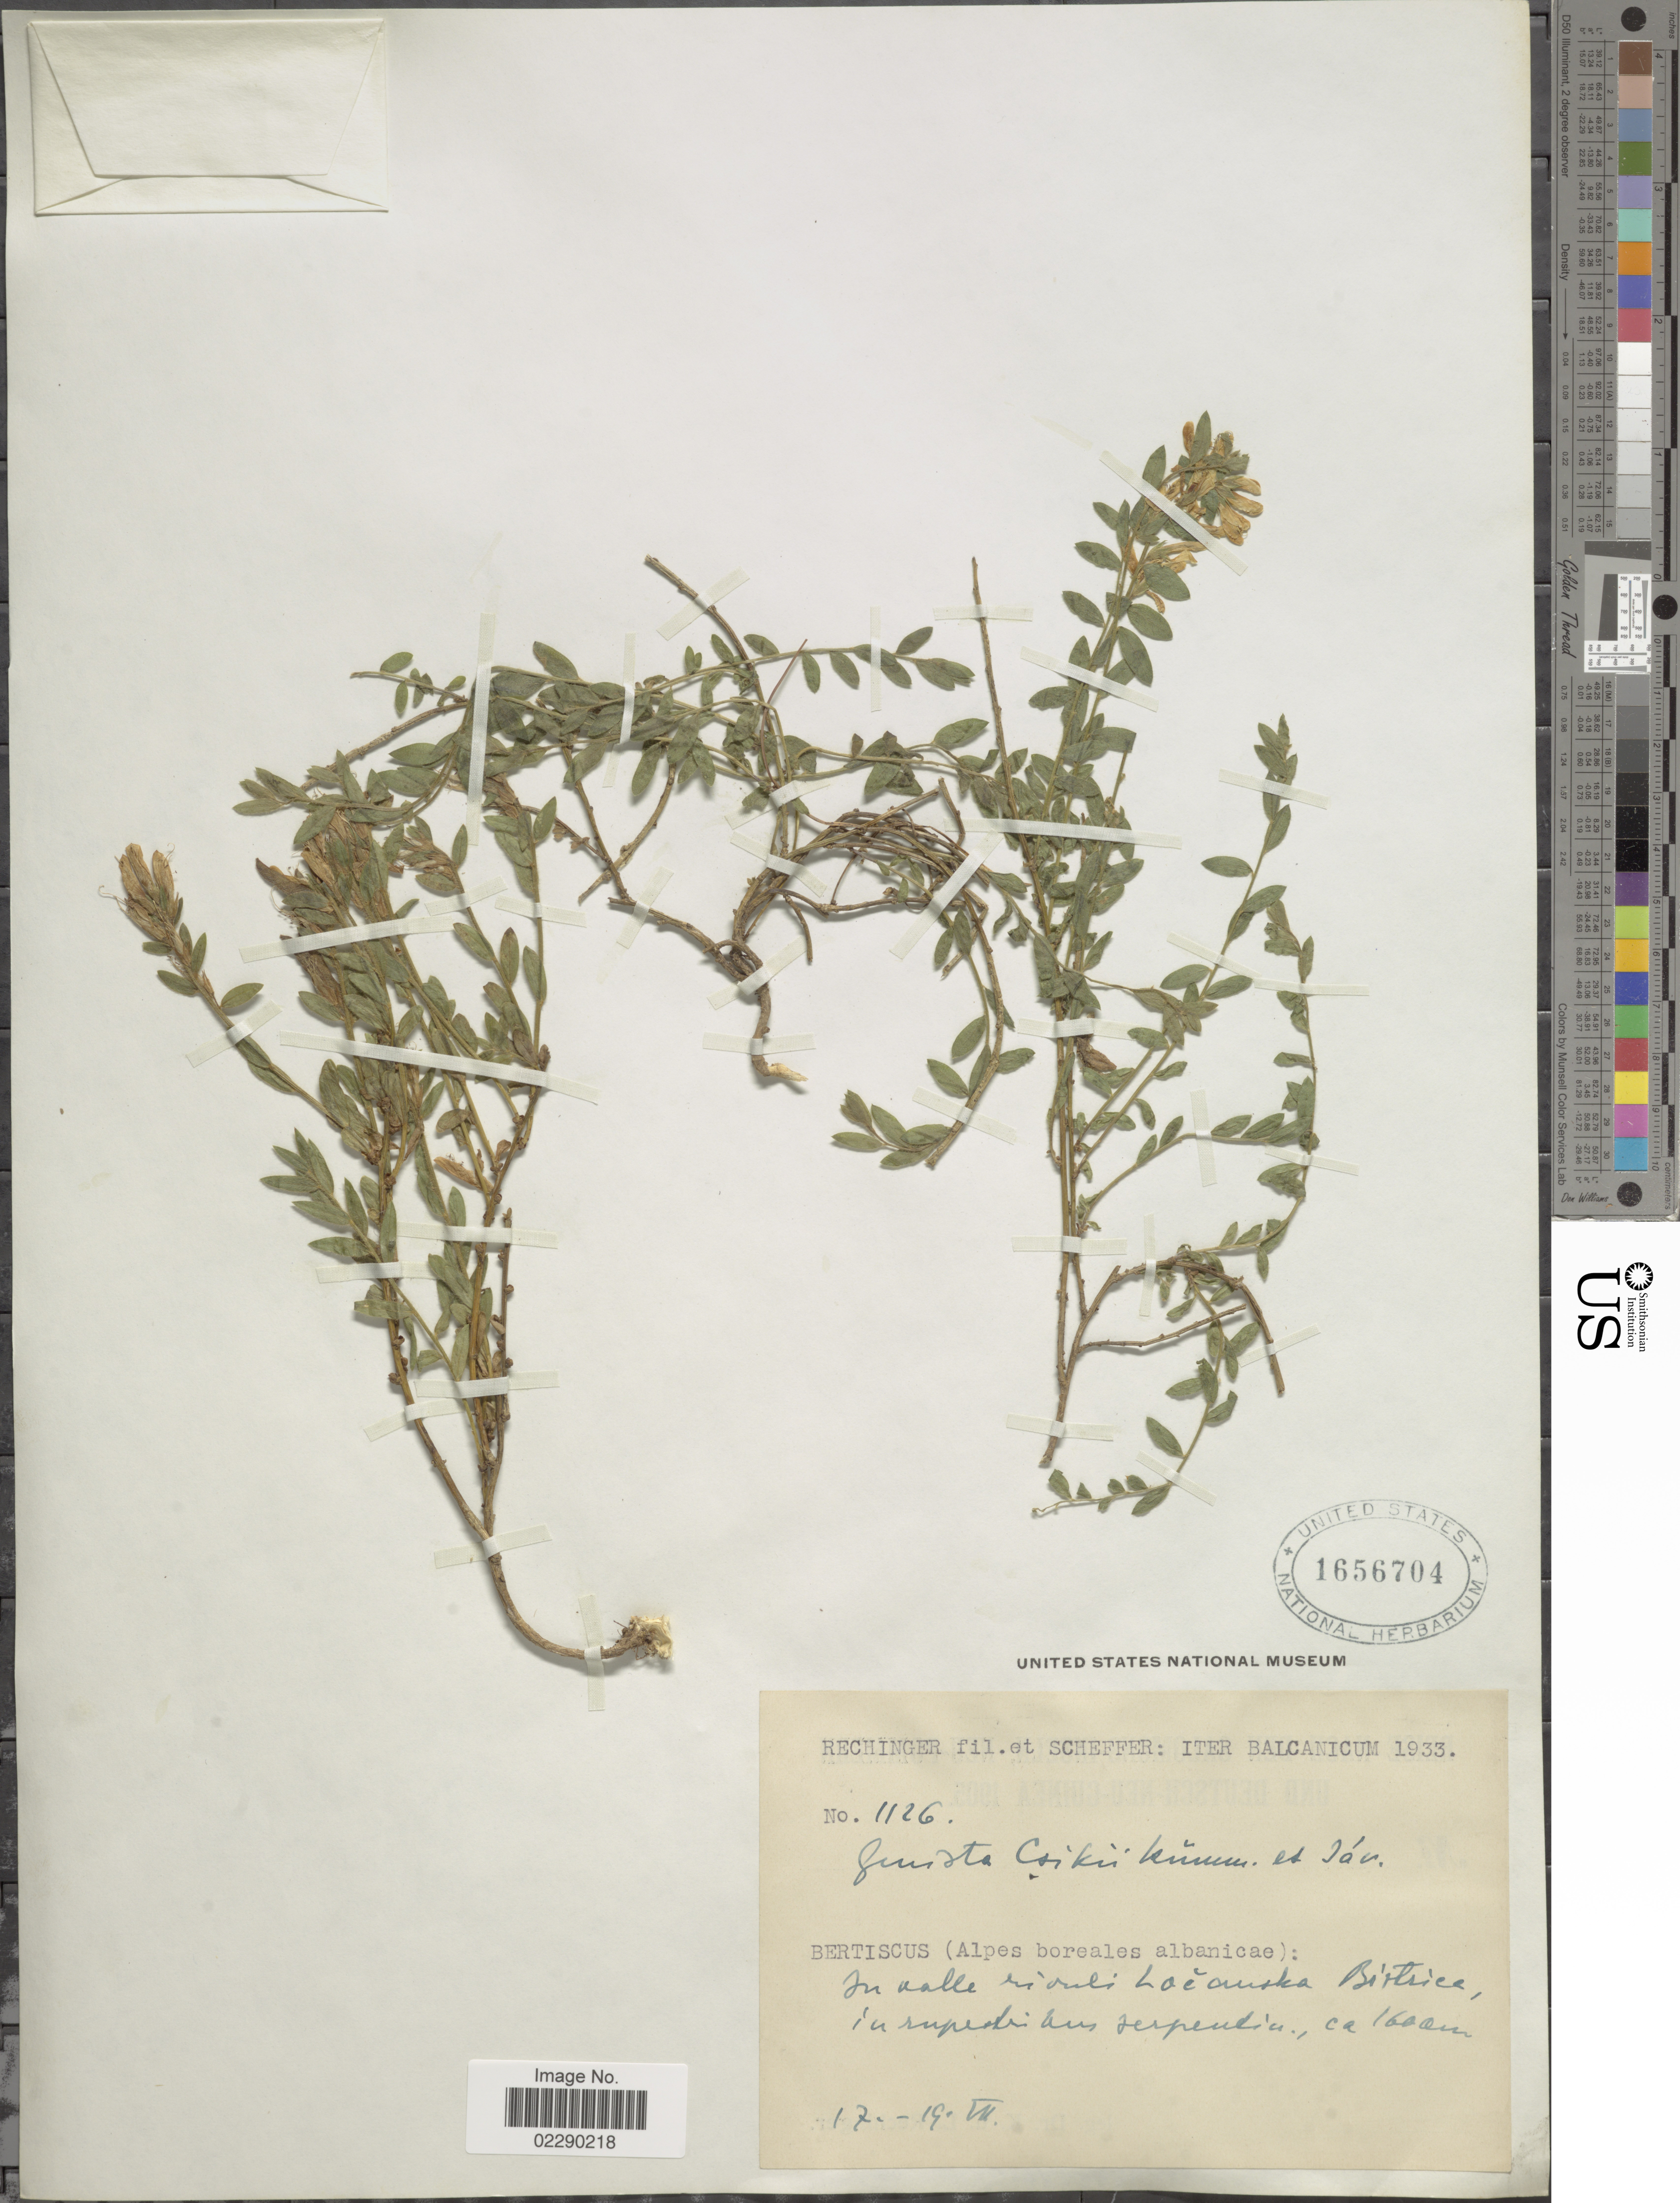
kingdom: Plantae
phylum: Tracheophyta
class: Magnoliopsida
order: Fabales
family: Fabaceae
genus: Genista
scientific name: Genista csikii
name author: Kümmerle & Jáv.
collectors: -- Rechinger & Scheffer, --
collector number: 1126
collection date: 1933-07-17/1933-07-19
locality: Balcanium, Bertiscus (Alpes boreales albanicae), valle rivuli Loeauska Bistrica [interpreted]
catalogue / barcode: US 1656704